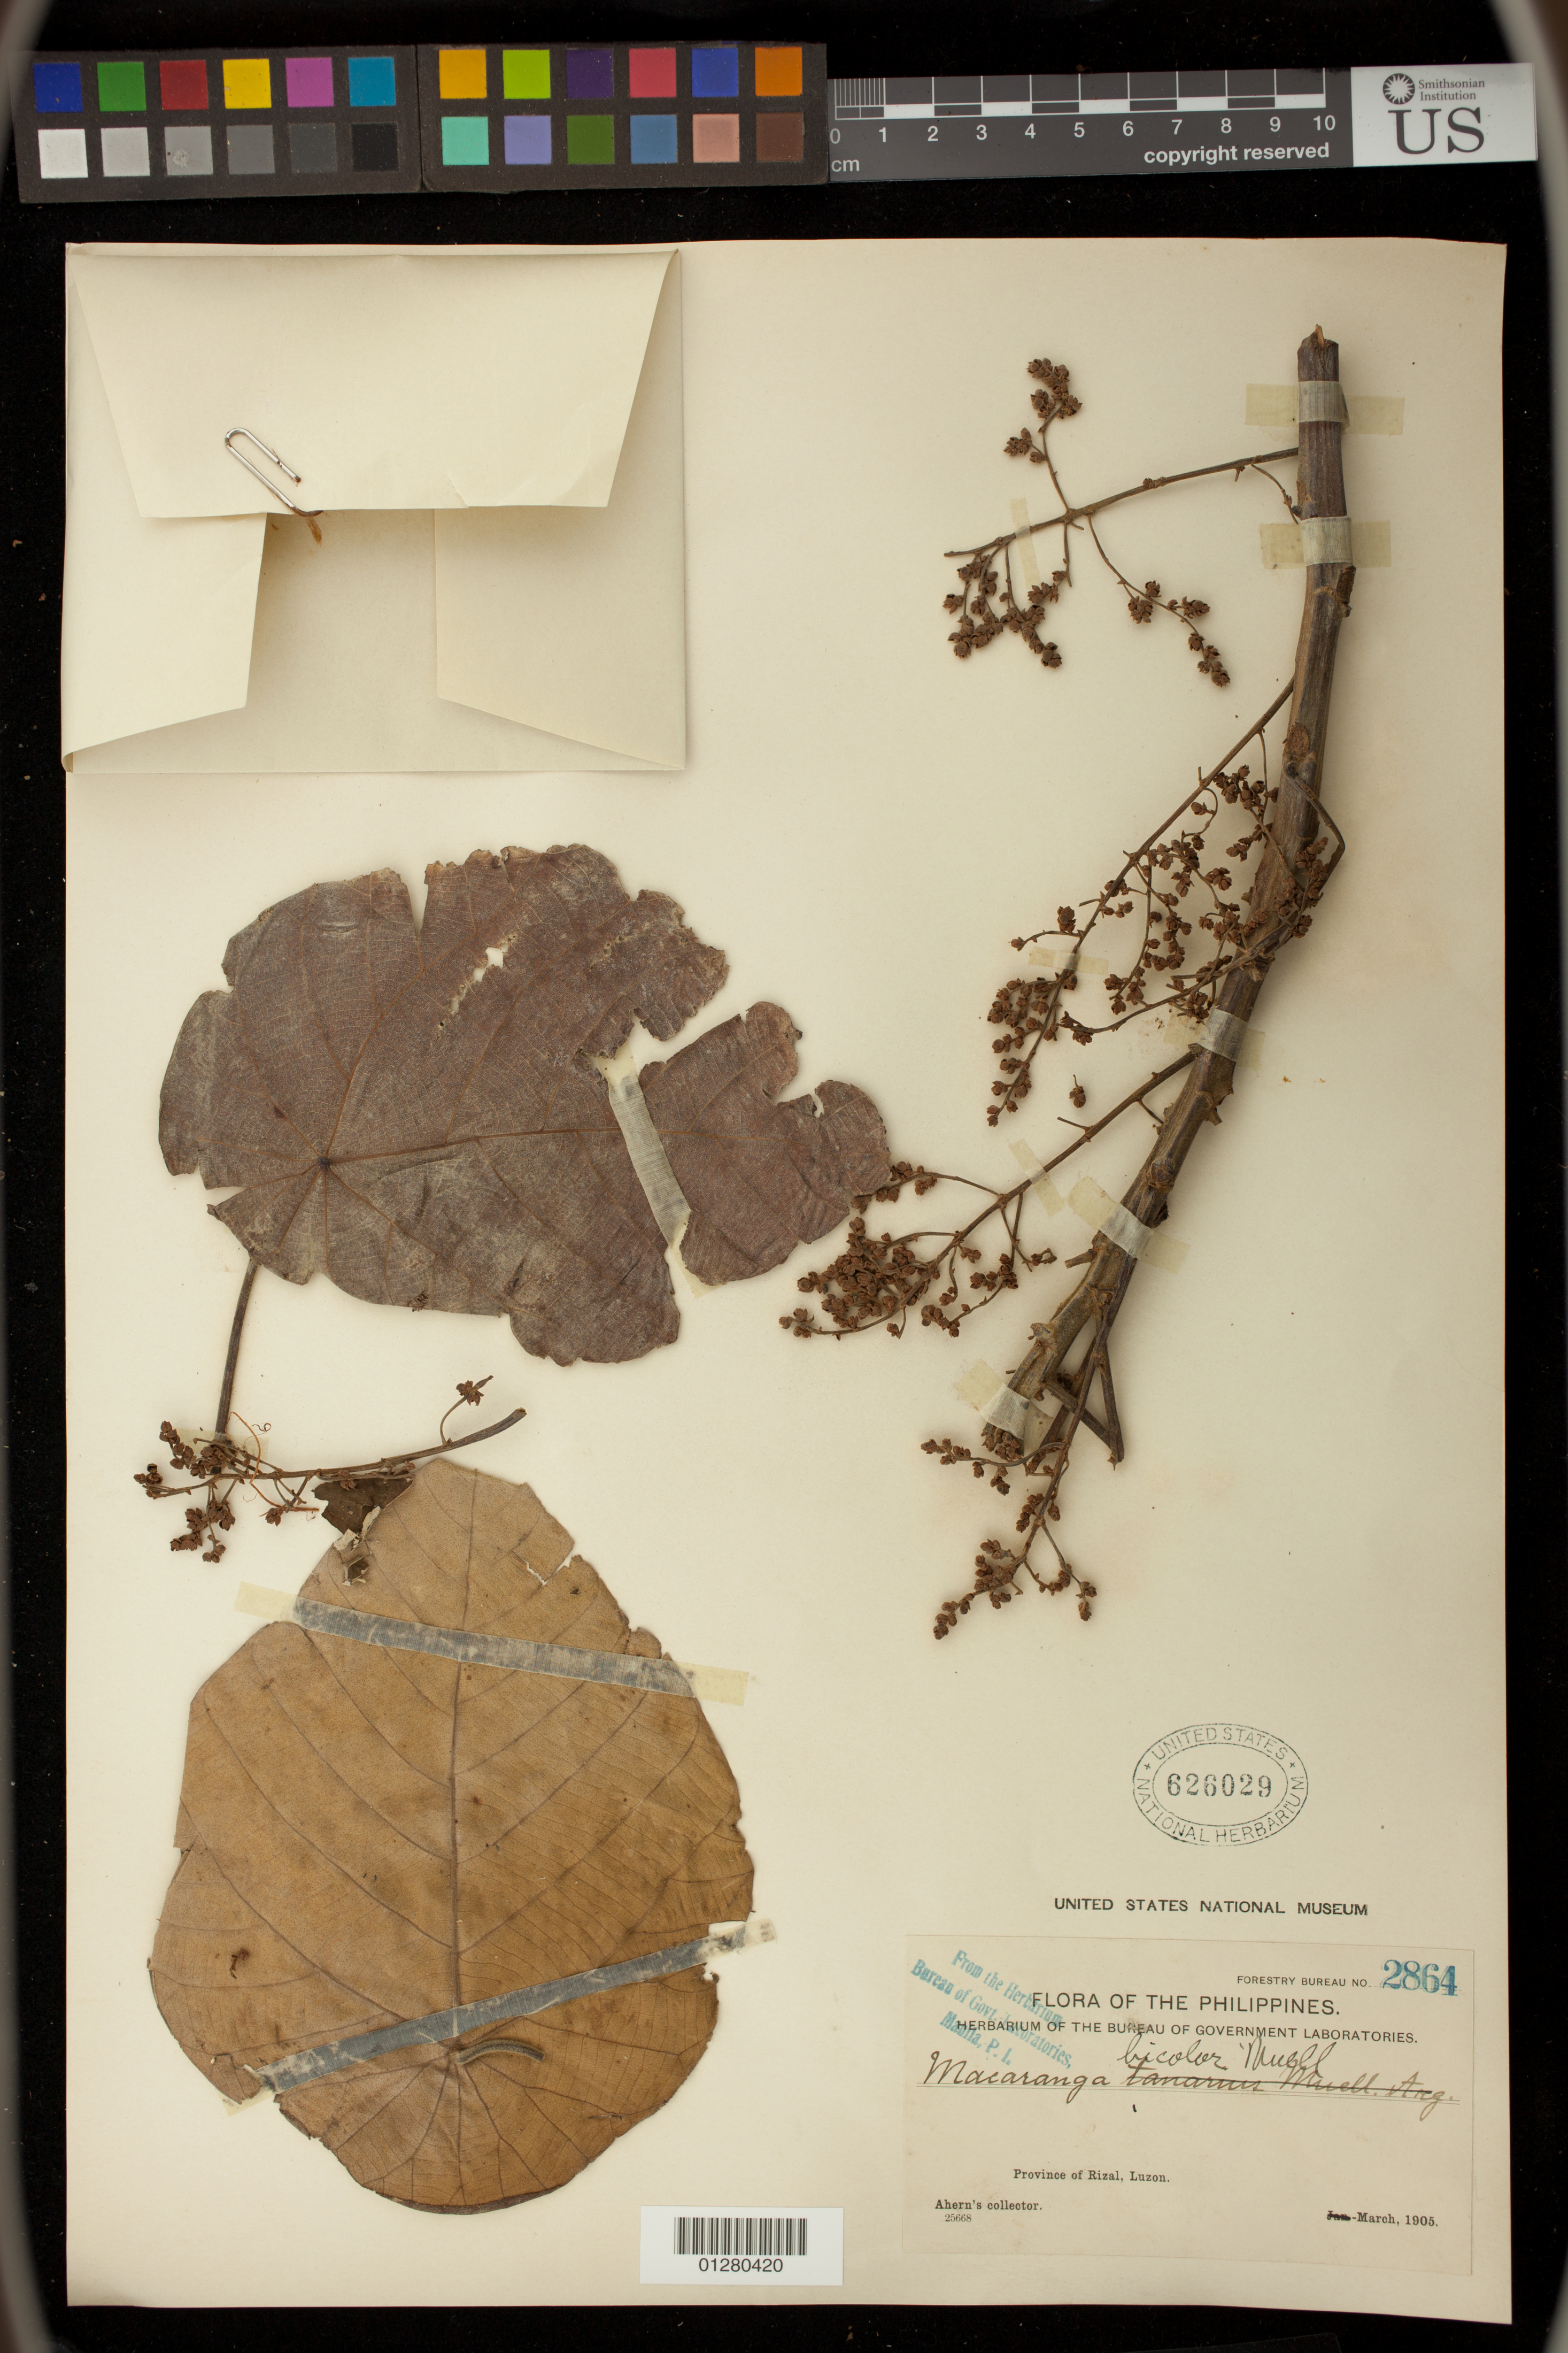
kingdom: Plantae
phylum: Tracheophyta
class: Magnoliopsida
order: Malpighiales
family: Euphorbiaceae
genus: Macaranga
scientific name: Macaranga bicolor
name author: Müll. Arg.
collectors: Ahern's collector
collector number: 2864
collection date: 1905-03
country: Philippines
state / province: Calabarzon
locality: Province of Rizal, Luzon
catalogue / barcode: US 626029